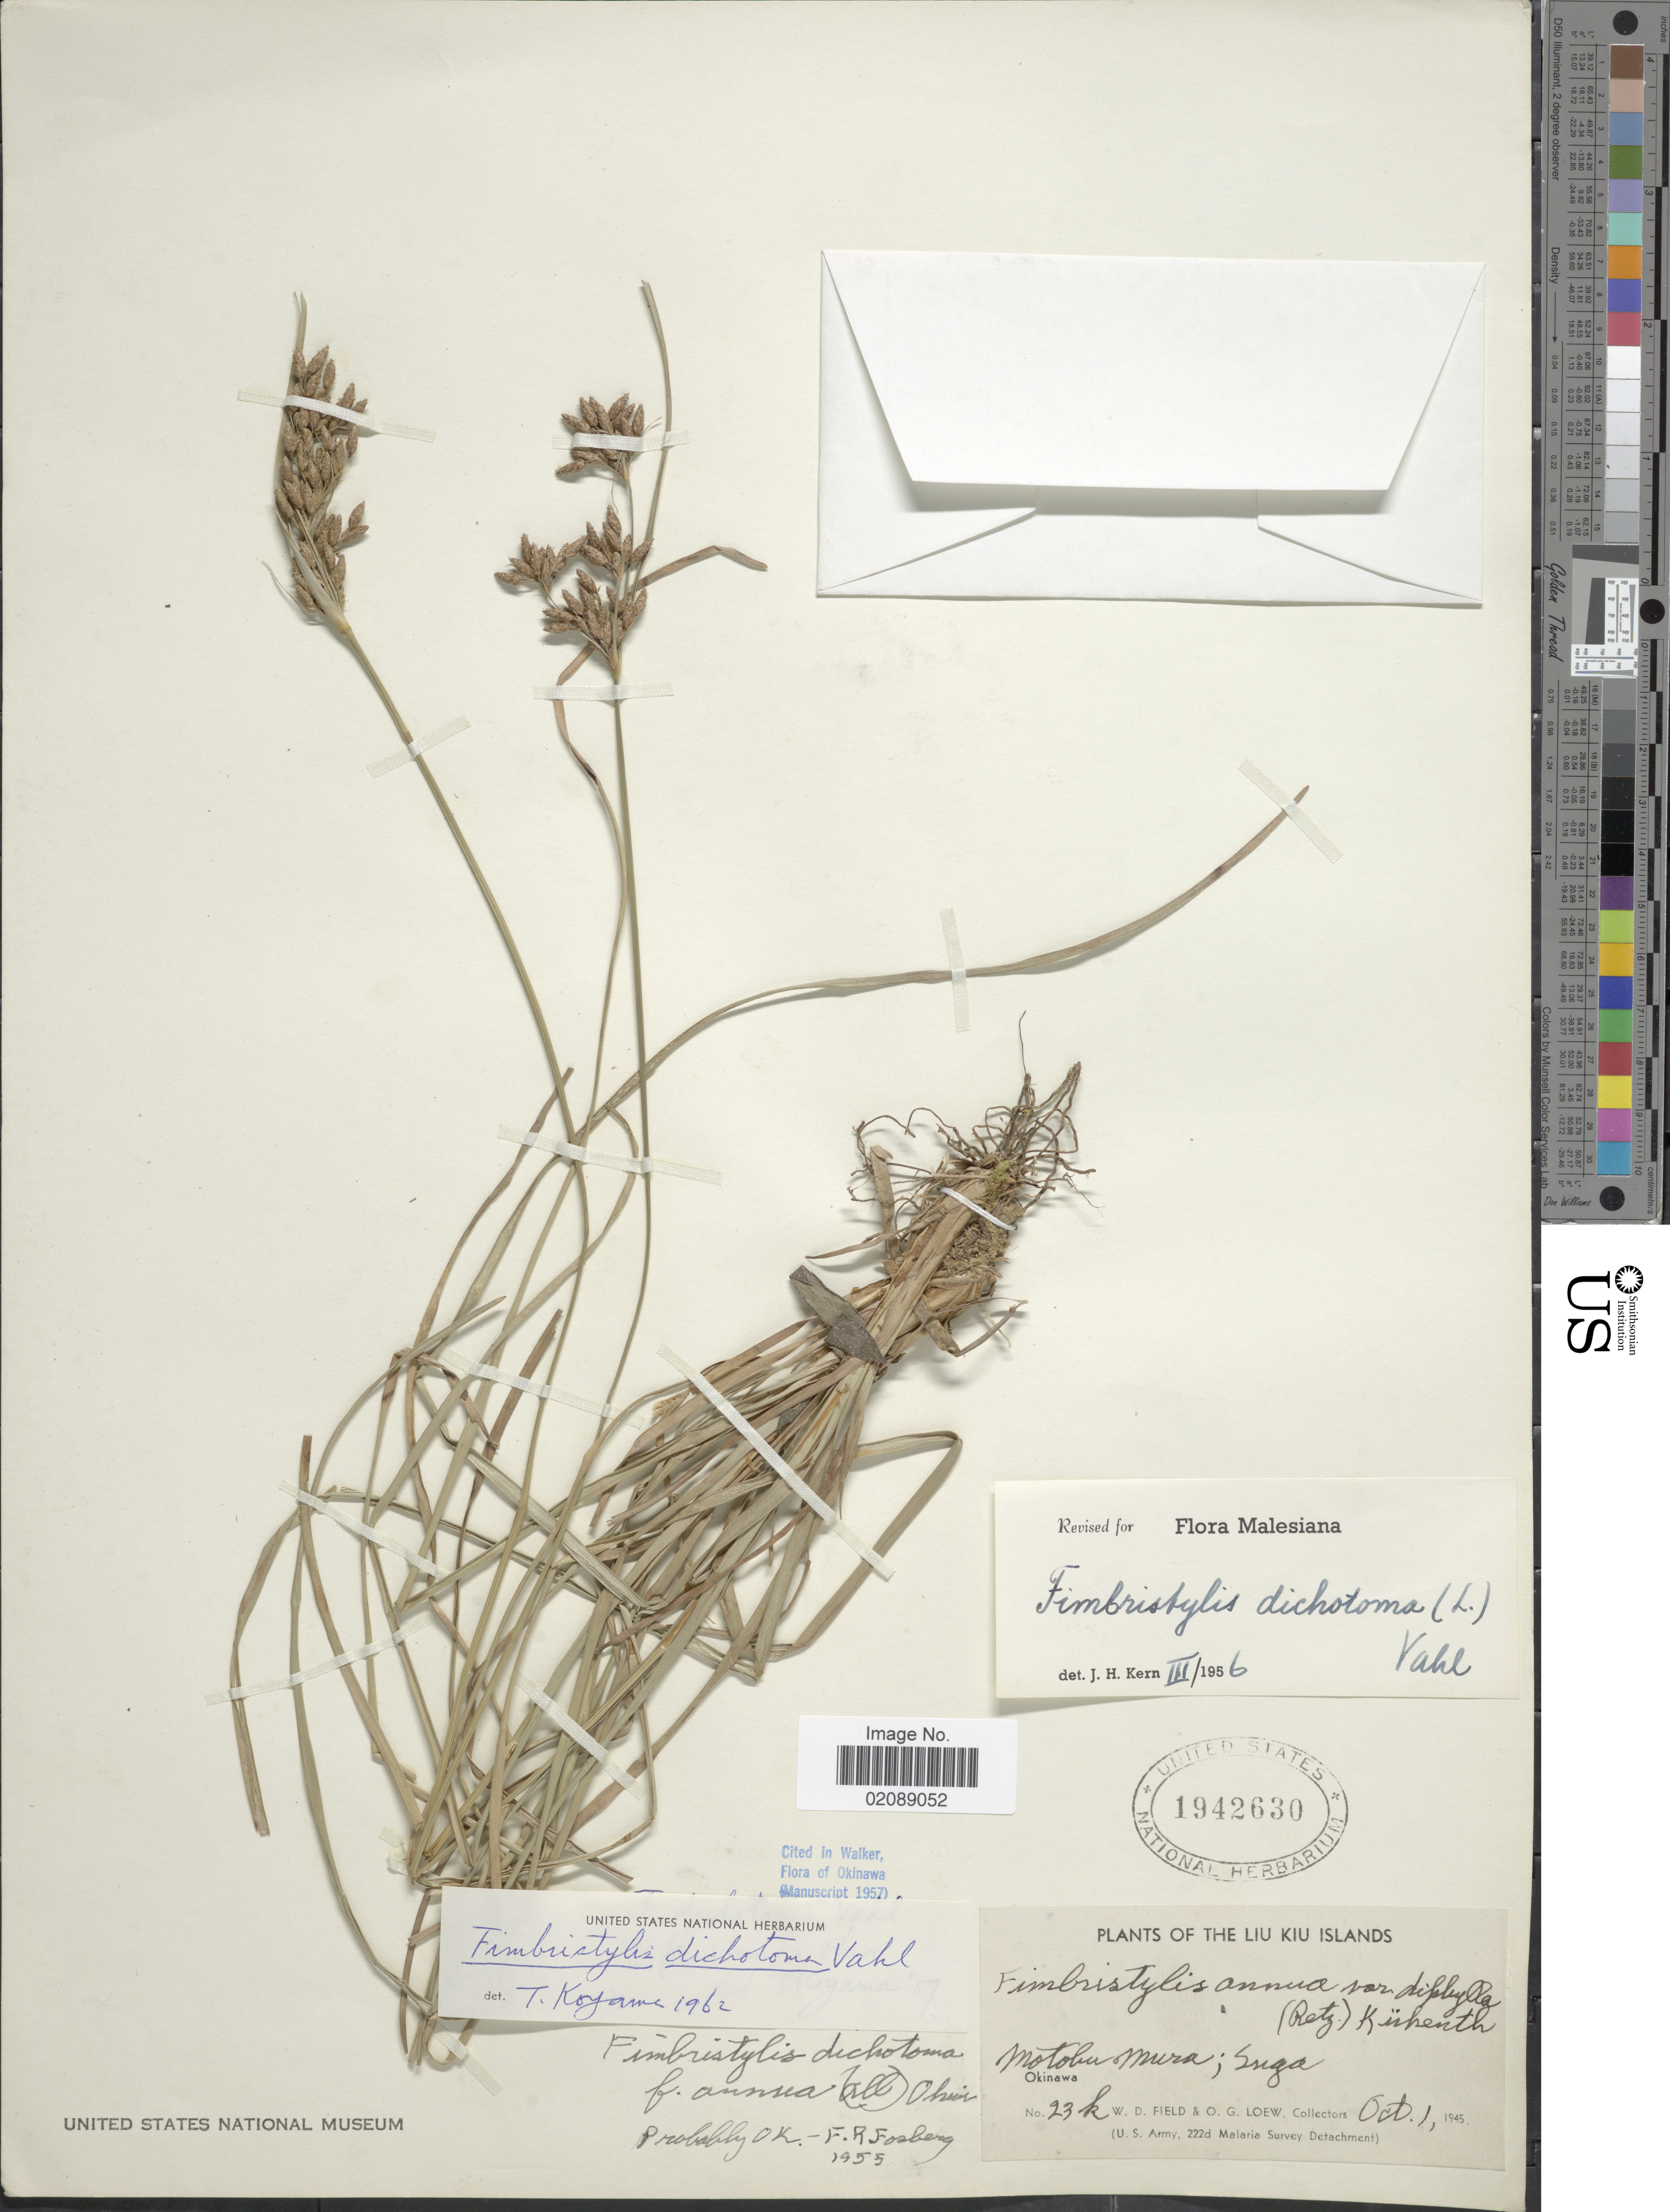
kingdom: Plantae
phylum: Tracheophyta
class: Liliopsida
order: Poales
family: Cyperaceae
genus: Fimbristylis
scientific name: Fimbristylis dichotoma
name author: (L.) Vahl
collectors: W. D. Field & O. G. Loew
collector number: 23k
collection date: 1945-10-01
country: Japan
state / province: Okinawa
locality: The Liu Kiu Islands, Motobu Mura; Suga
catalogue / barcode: US 1942630